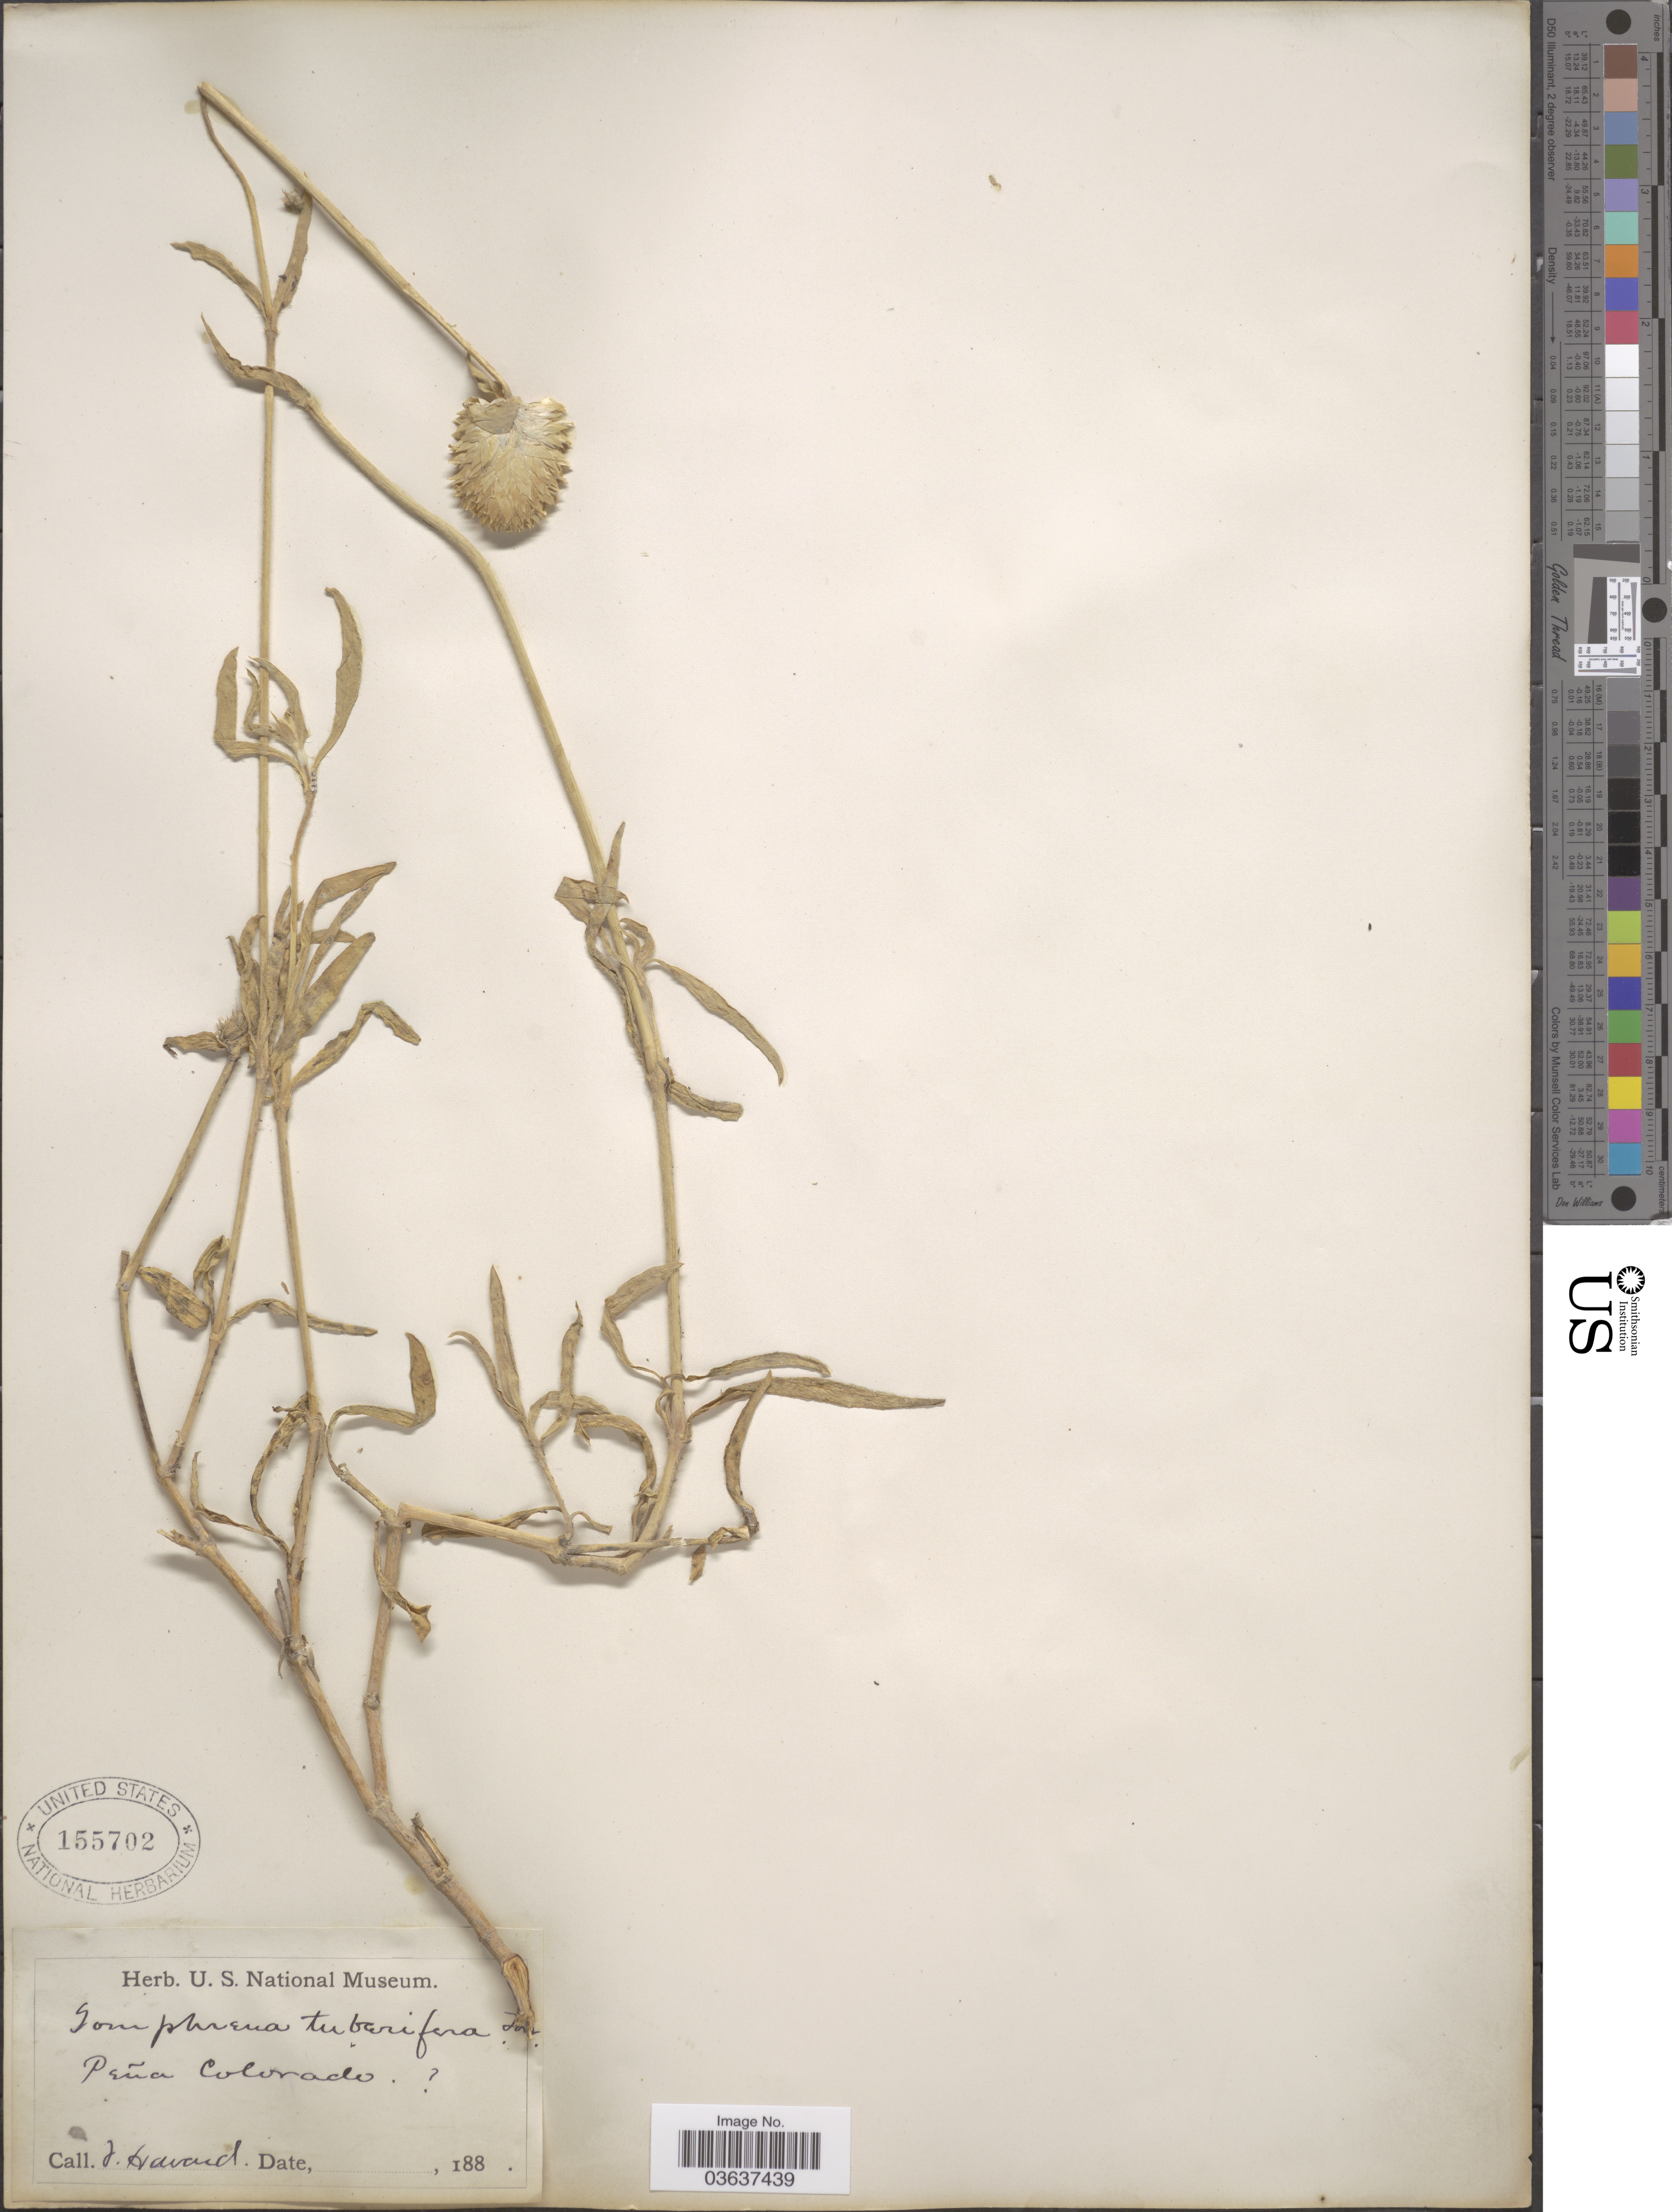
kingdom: Plantae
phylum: Tracheophyta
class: Magnoliopsida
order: Caryophyllales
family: Amaranthaceae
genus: Gomphrena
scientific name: Gomphrena haageana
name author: Klotzsch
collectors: J. Havard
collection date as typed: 188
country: United States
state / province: Colorado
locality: Peña Colorado.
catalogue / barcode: US 155702